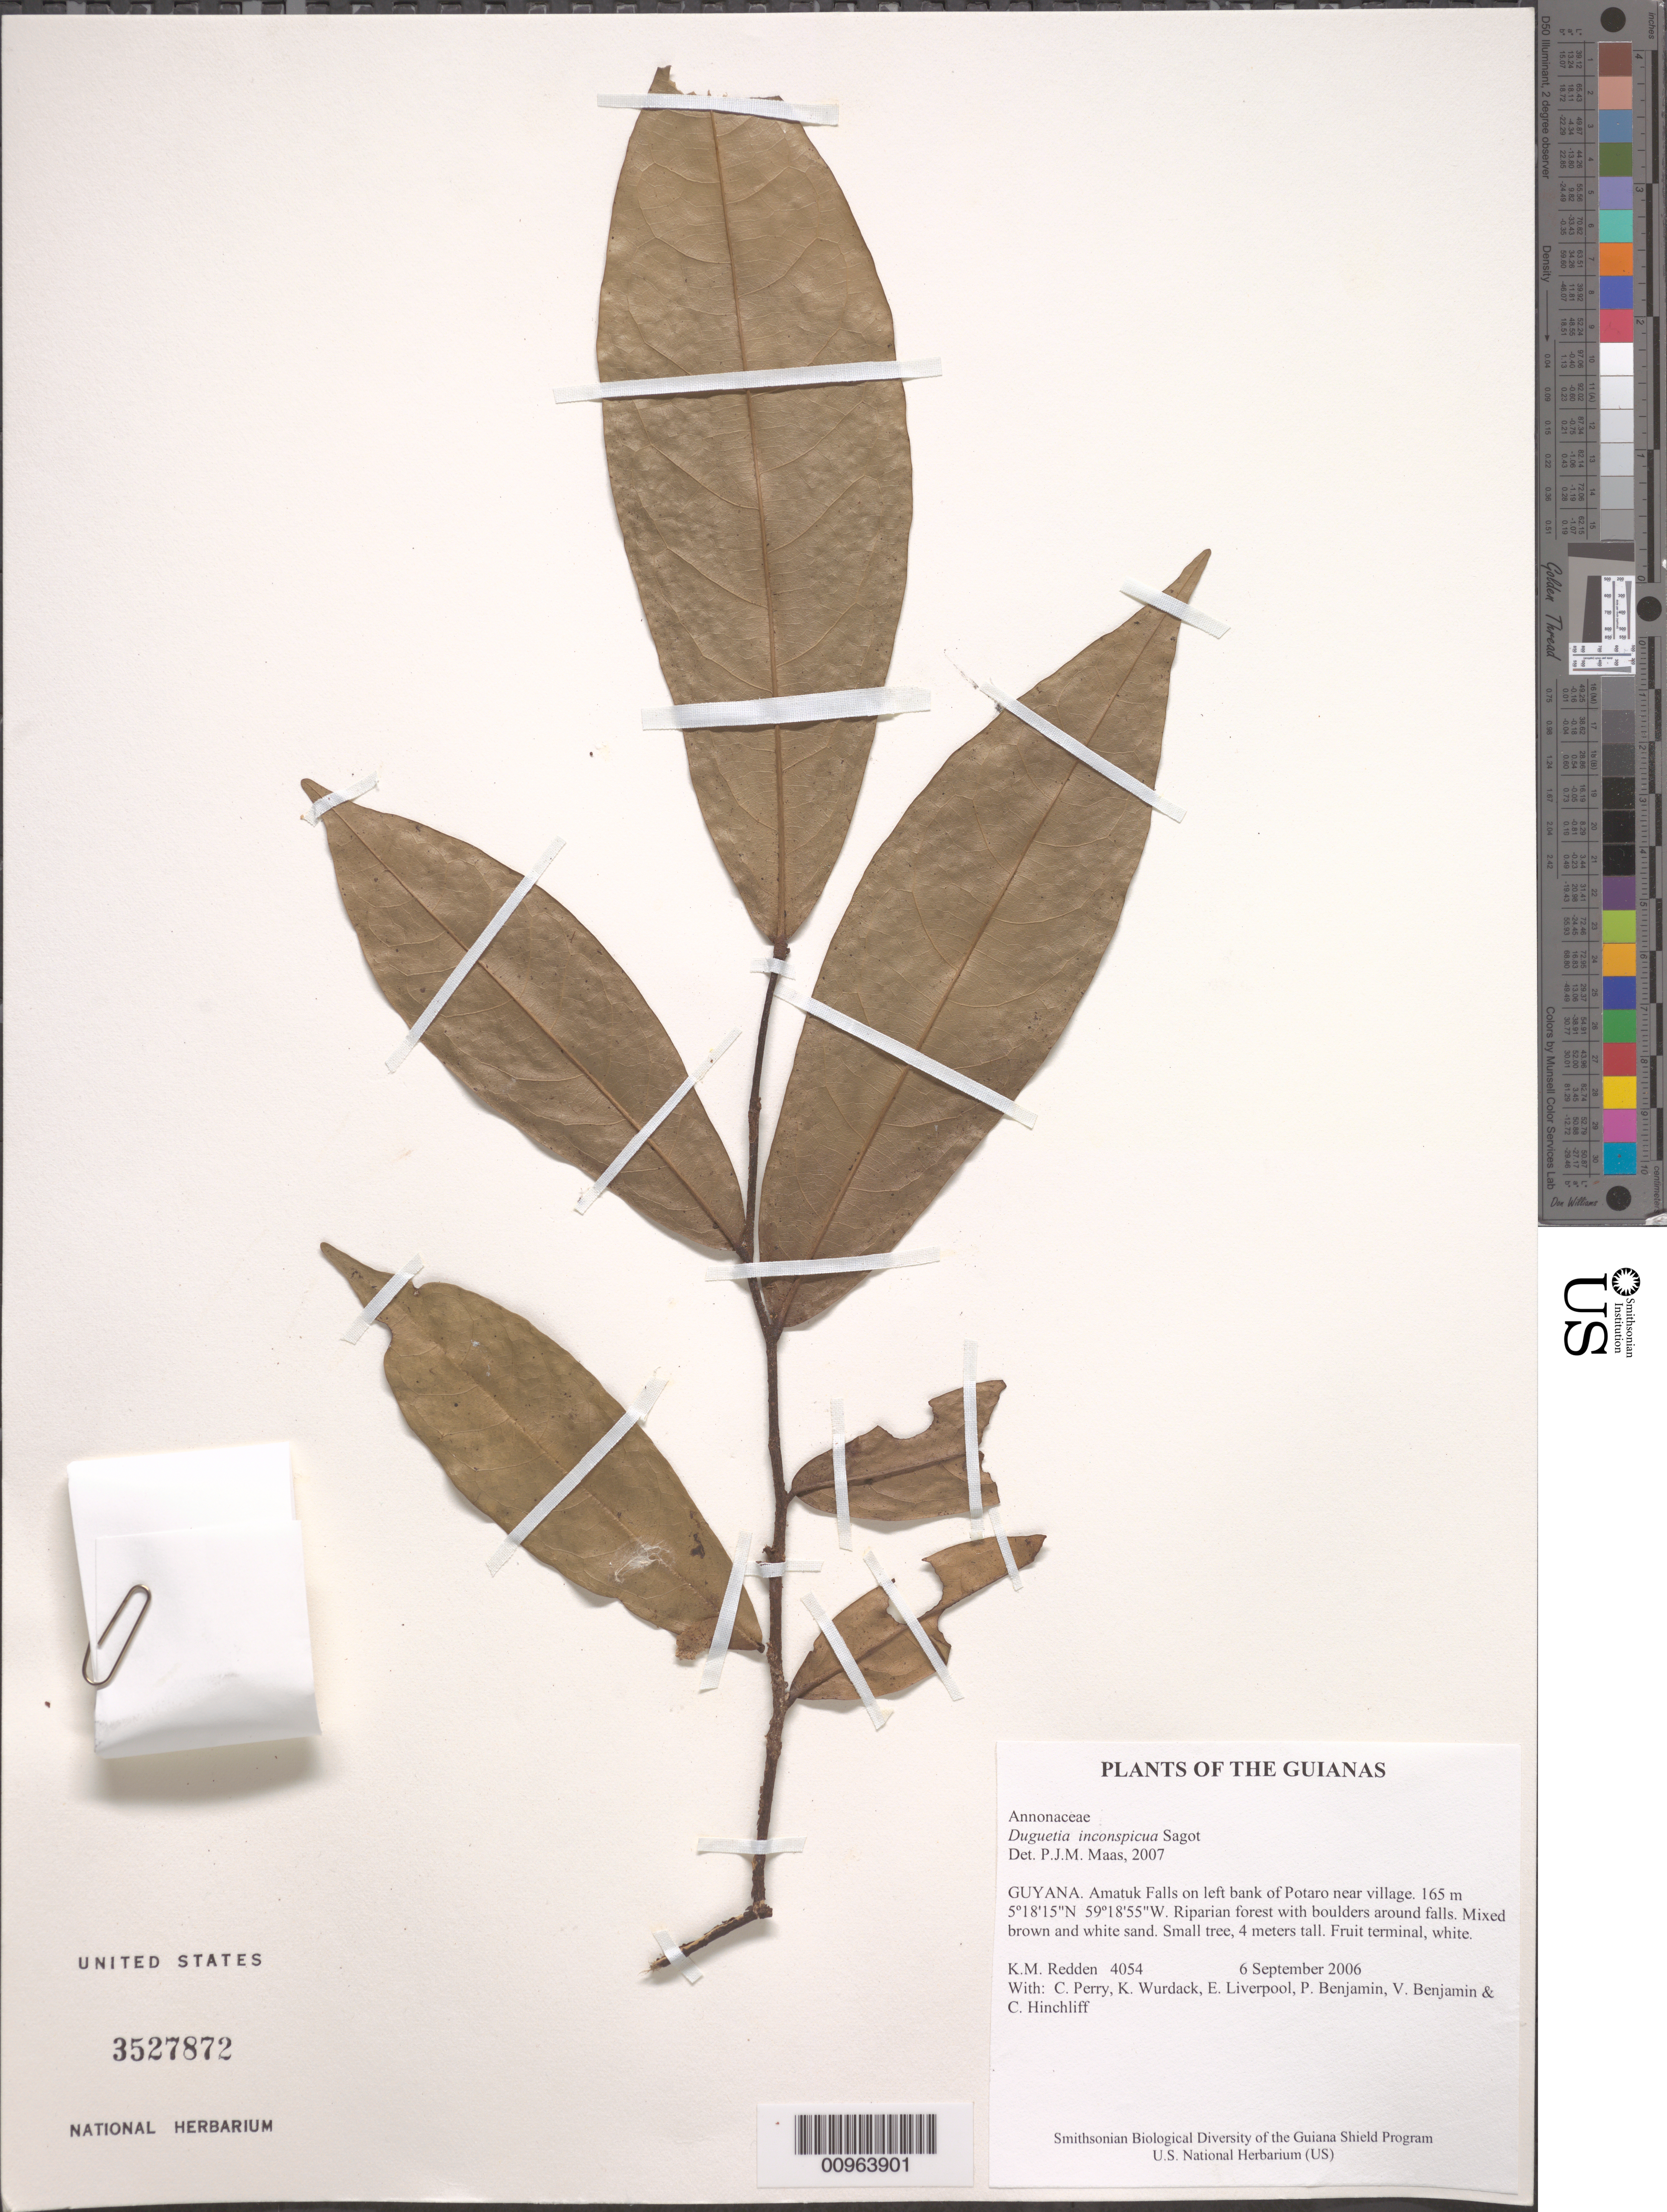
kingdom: Plantae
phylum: Tracheophyta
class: Magnoliopsida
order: Magnoliales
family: Annonaceae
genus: Duguetia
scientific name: Duguetia inconspicua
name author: Sagot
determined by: Maas, Paul J. M.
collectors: K. M. Redden, C. Perry, K. Wurdack, E. Liverpool, P. Benjamin, V. Benjamin & C. E. Hinchliff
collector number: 4054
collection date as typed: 6 September 2006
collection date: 2006-09-06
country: Guyana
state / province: Potaro-Siparuni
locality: Amatuk Falls on left bank of Potaro near village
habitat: Riparian forest with boulders around falls. Mixed brown and white sand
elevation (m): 165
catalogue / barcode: US 3527872